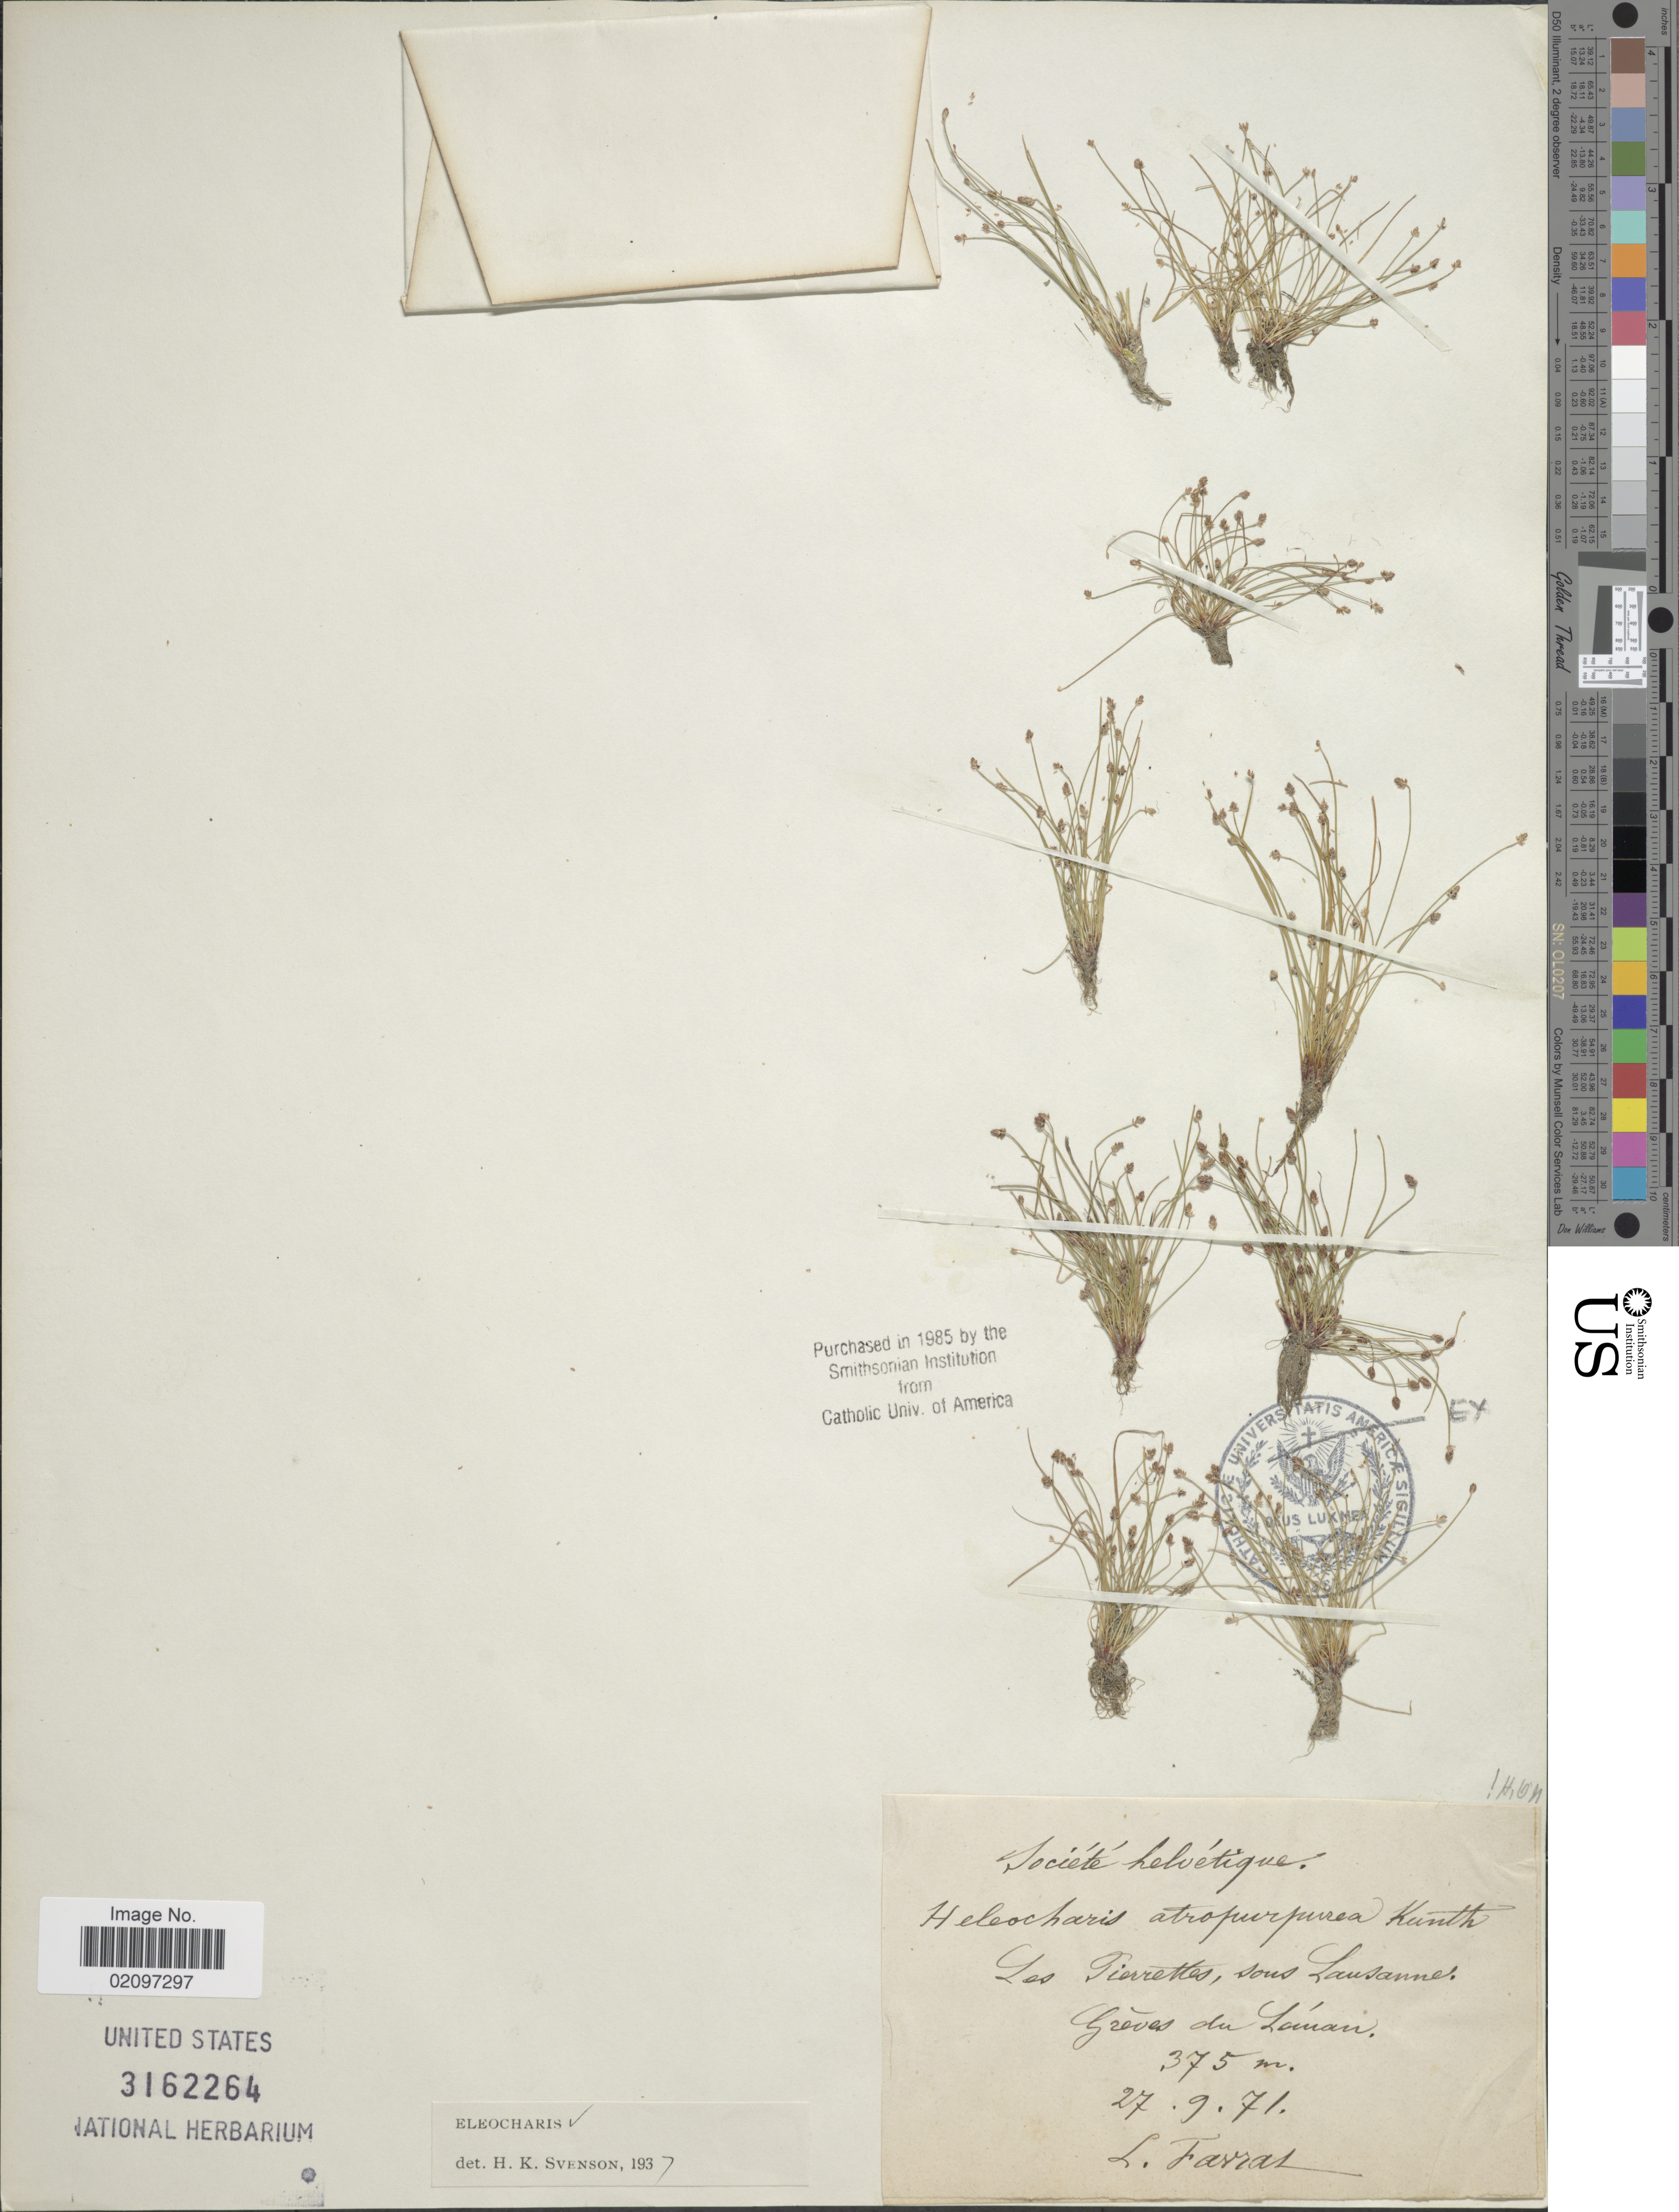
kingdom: Plantae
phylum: Tracheophyta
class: Liliopsida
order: Poales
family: Cyperaceae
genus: Eleocharis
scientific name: Eleocharis atropurpurea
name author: (Retz.) J. Presl & C. Presl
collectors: L. Favrat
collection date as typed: Transcribed d/m/y: 27/9/71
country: Switzerland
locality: Societe helvetique, Les Pierettes, sous Lausanne, Greves du Laman.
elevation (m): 375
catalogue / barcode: US 3162264